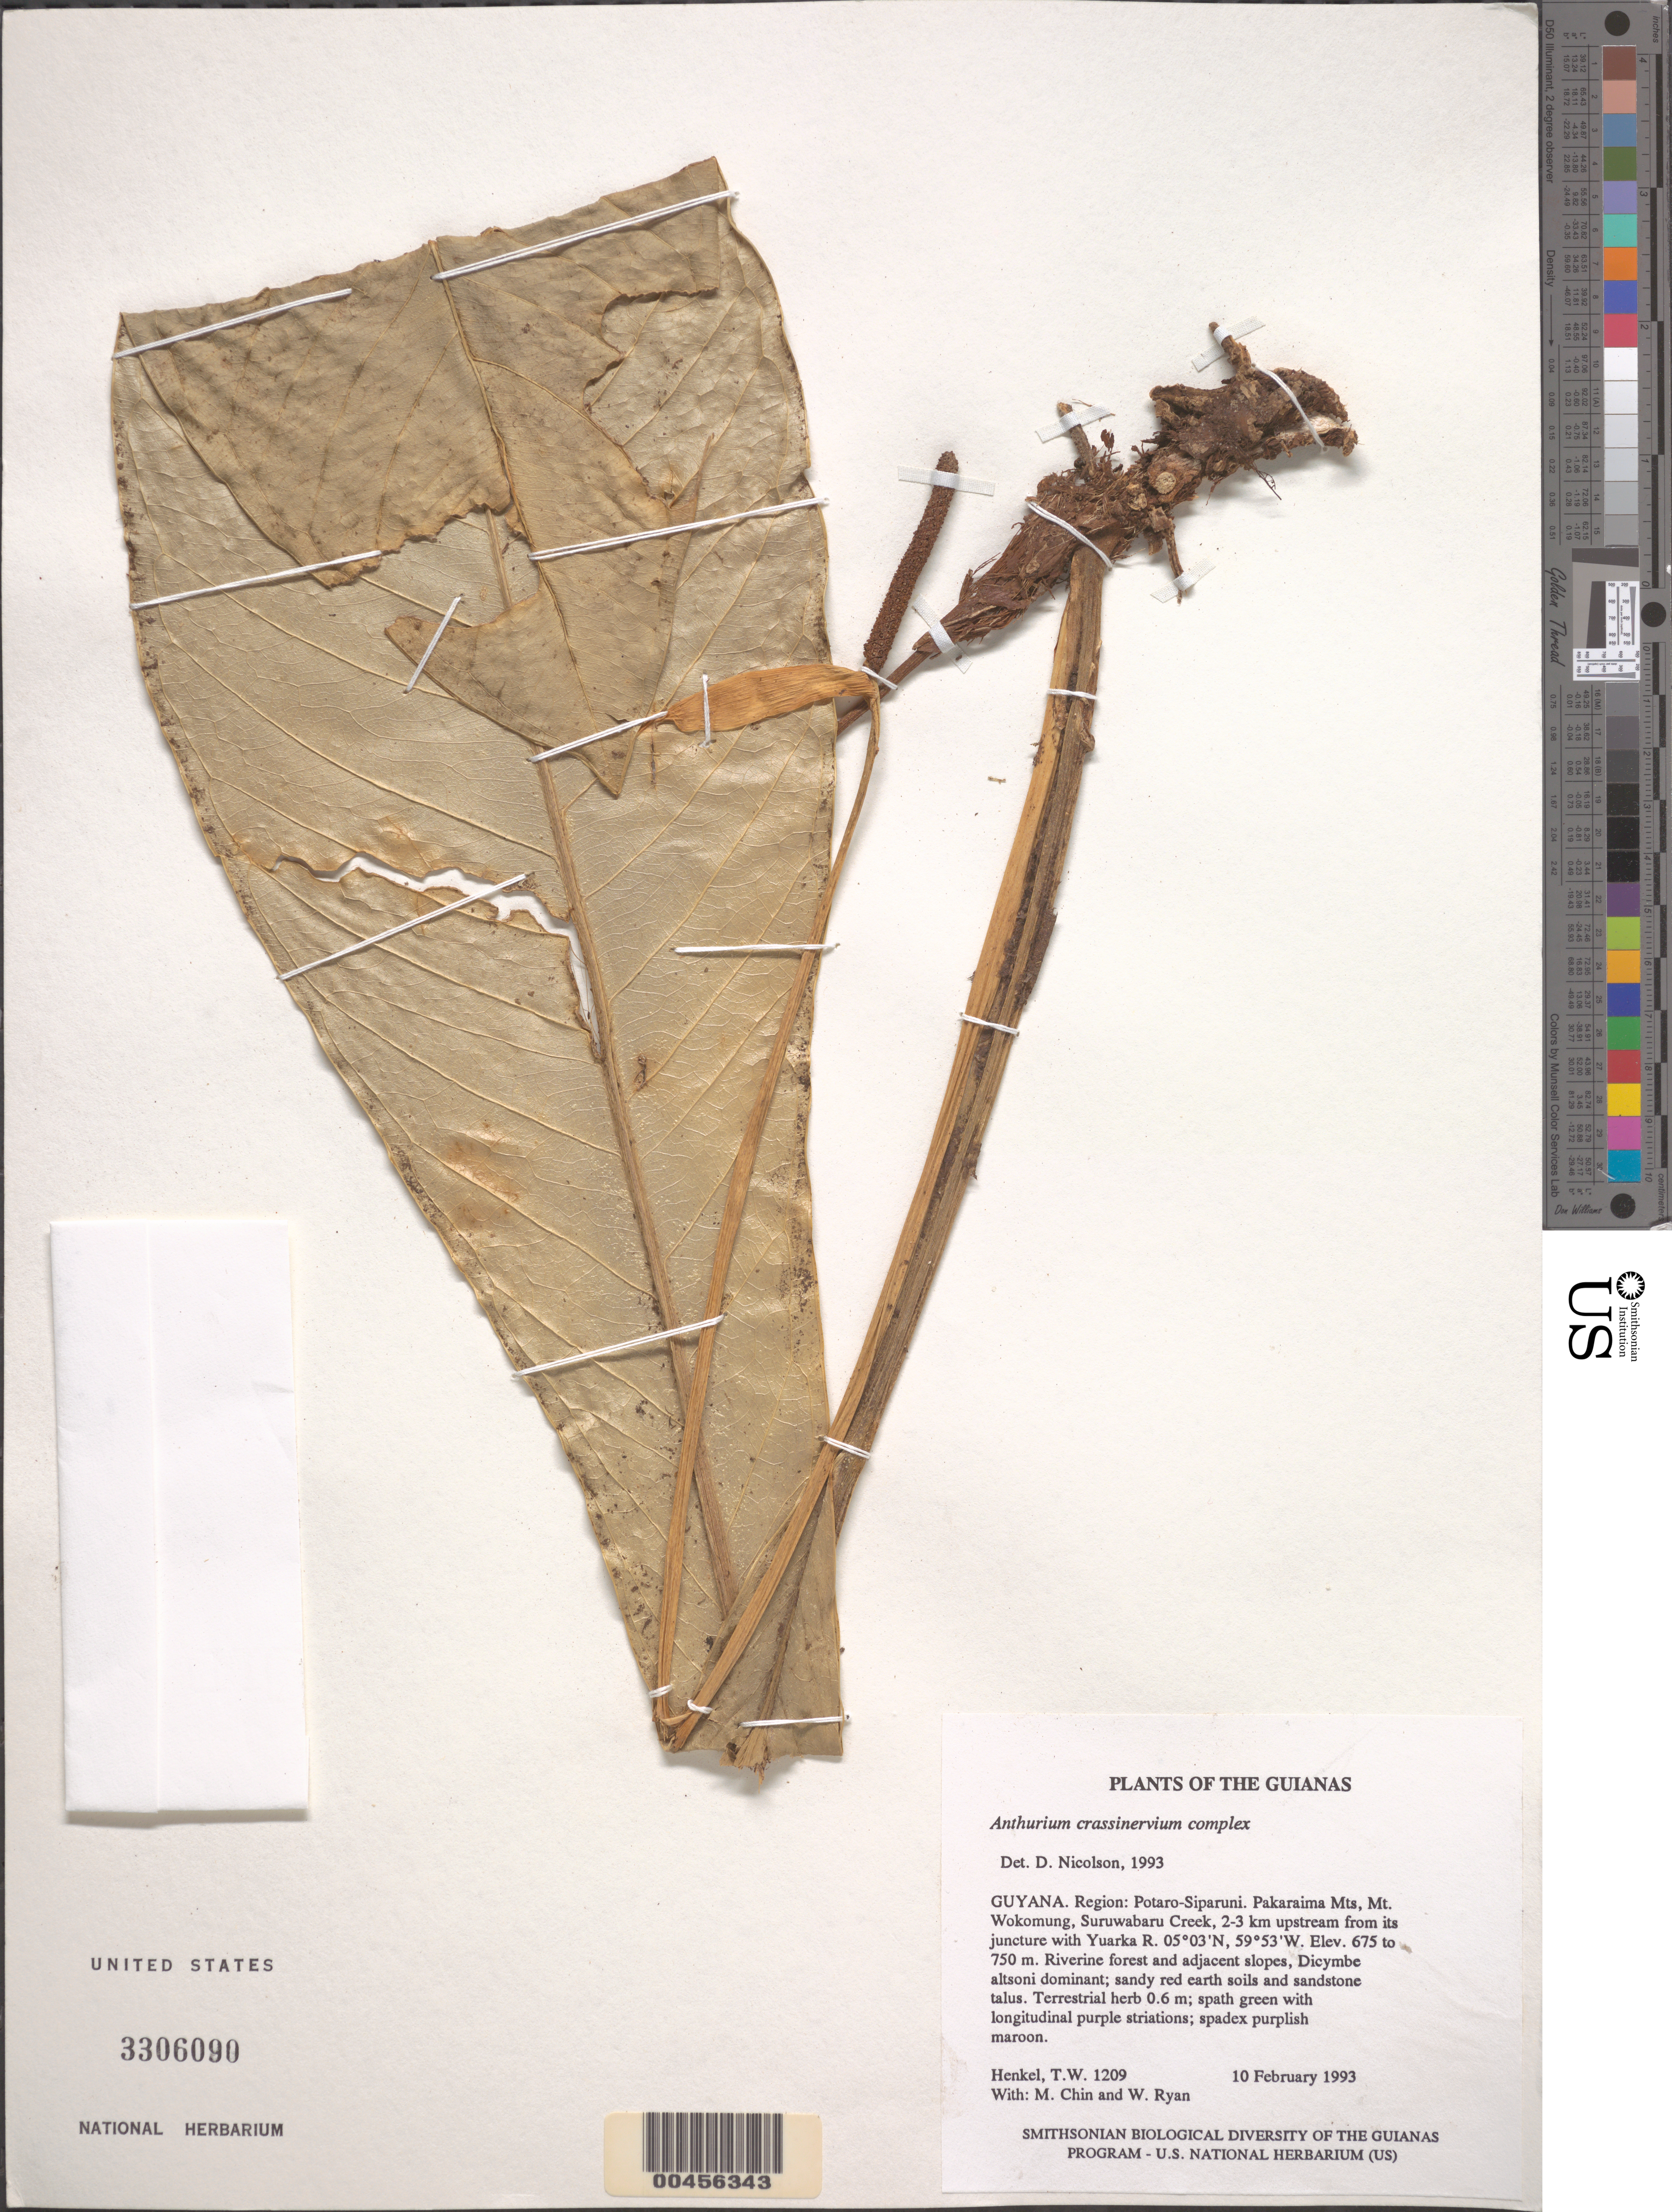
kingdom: Plantae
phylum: Tracheophyta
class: Liliopsida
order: Alismatales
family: Araceae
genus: Anthurium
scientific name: Anthurium crassinervium complex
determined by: Nicolson, Dan H.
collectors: T. Henkel, M. Chin & W. Ryan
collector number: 1209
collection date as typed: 10 February 1993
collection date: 1993-02-10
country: Guyana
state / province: Potaro-Siparuni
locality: Pakaraima Mts, Mt. Wokomung, Suruwabaru Creek, 2-3 km upstream from juncture with Yuarka R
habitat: Riverine forest and adjacent slopes, Dicymbe altsoni dominant; sandy red earth soils and sandstone talus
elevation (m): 675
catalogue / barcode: US 3306090